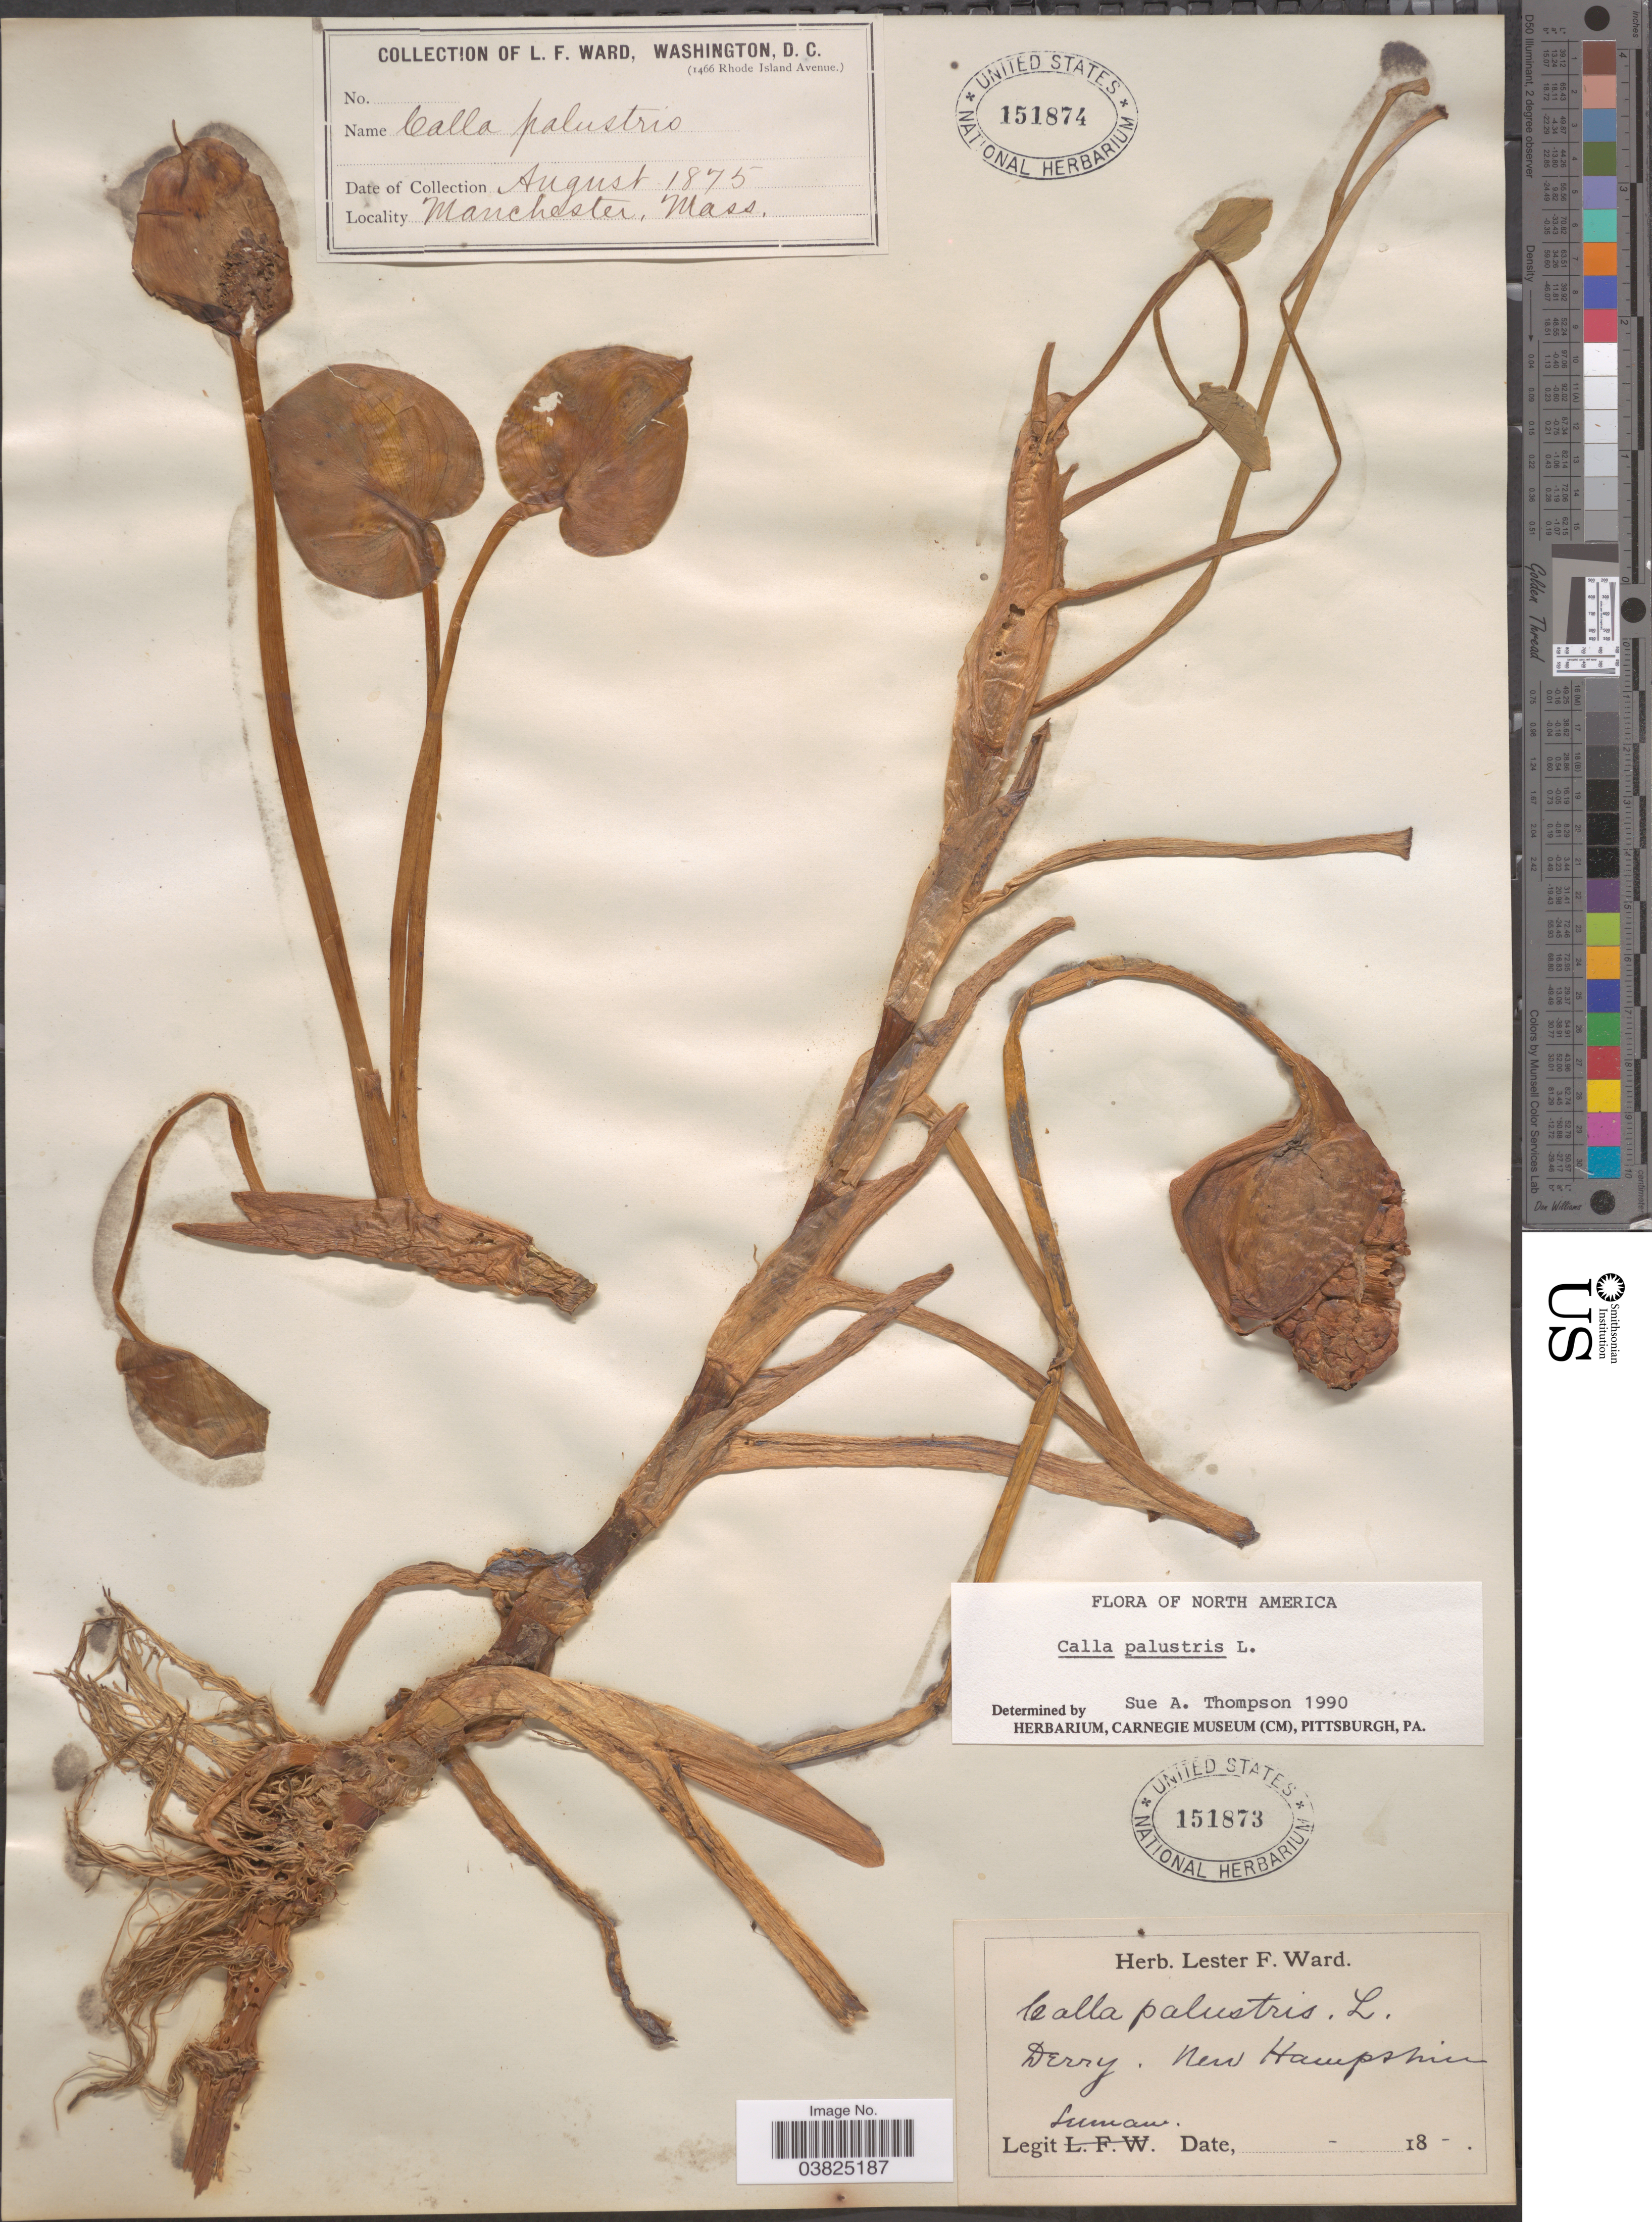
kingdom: Plantae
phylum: Tracheophyta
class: Liliopsida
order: Alismatales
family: Araceae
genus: Calla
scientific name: Calla palustris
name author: L.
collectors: -. Leeman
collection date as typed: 18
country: United States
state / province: New Hampshire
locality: Derry.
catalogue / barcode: US 151873-2